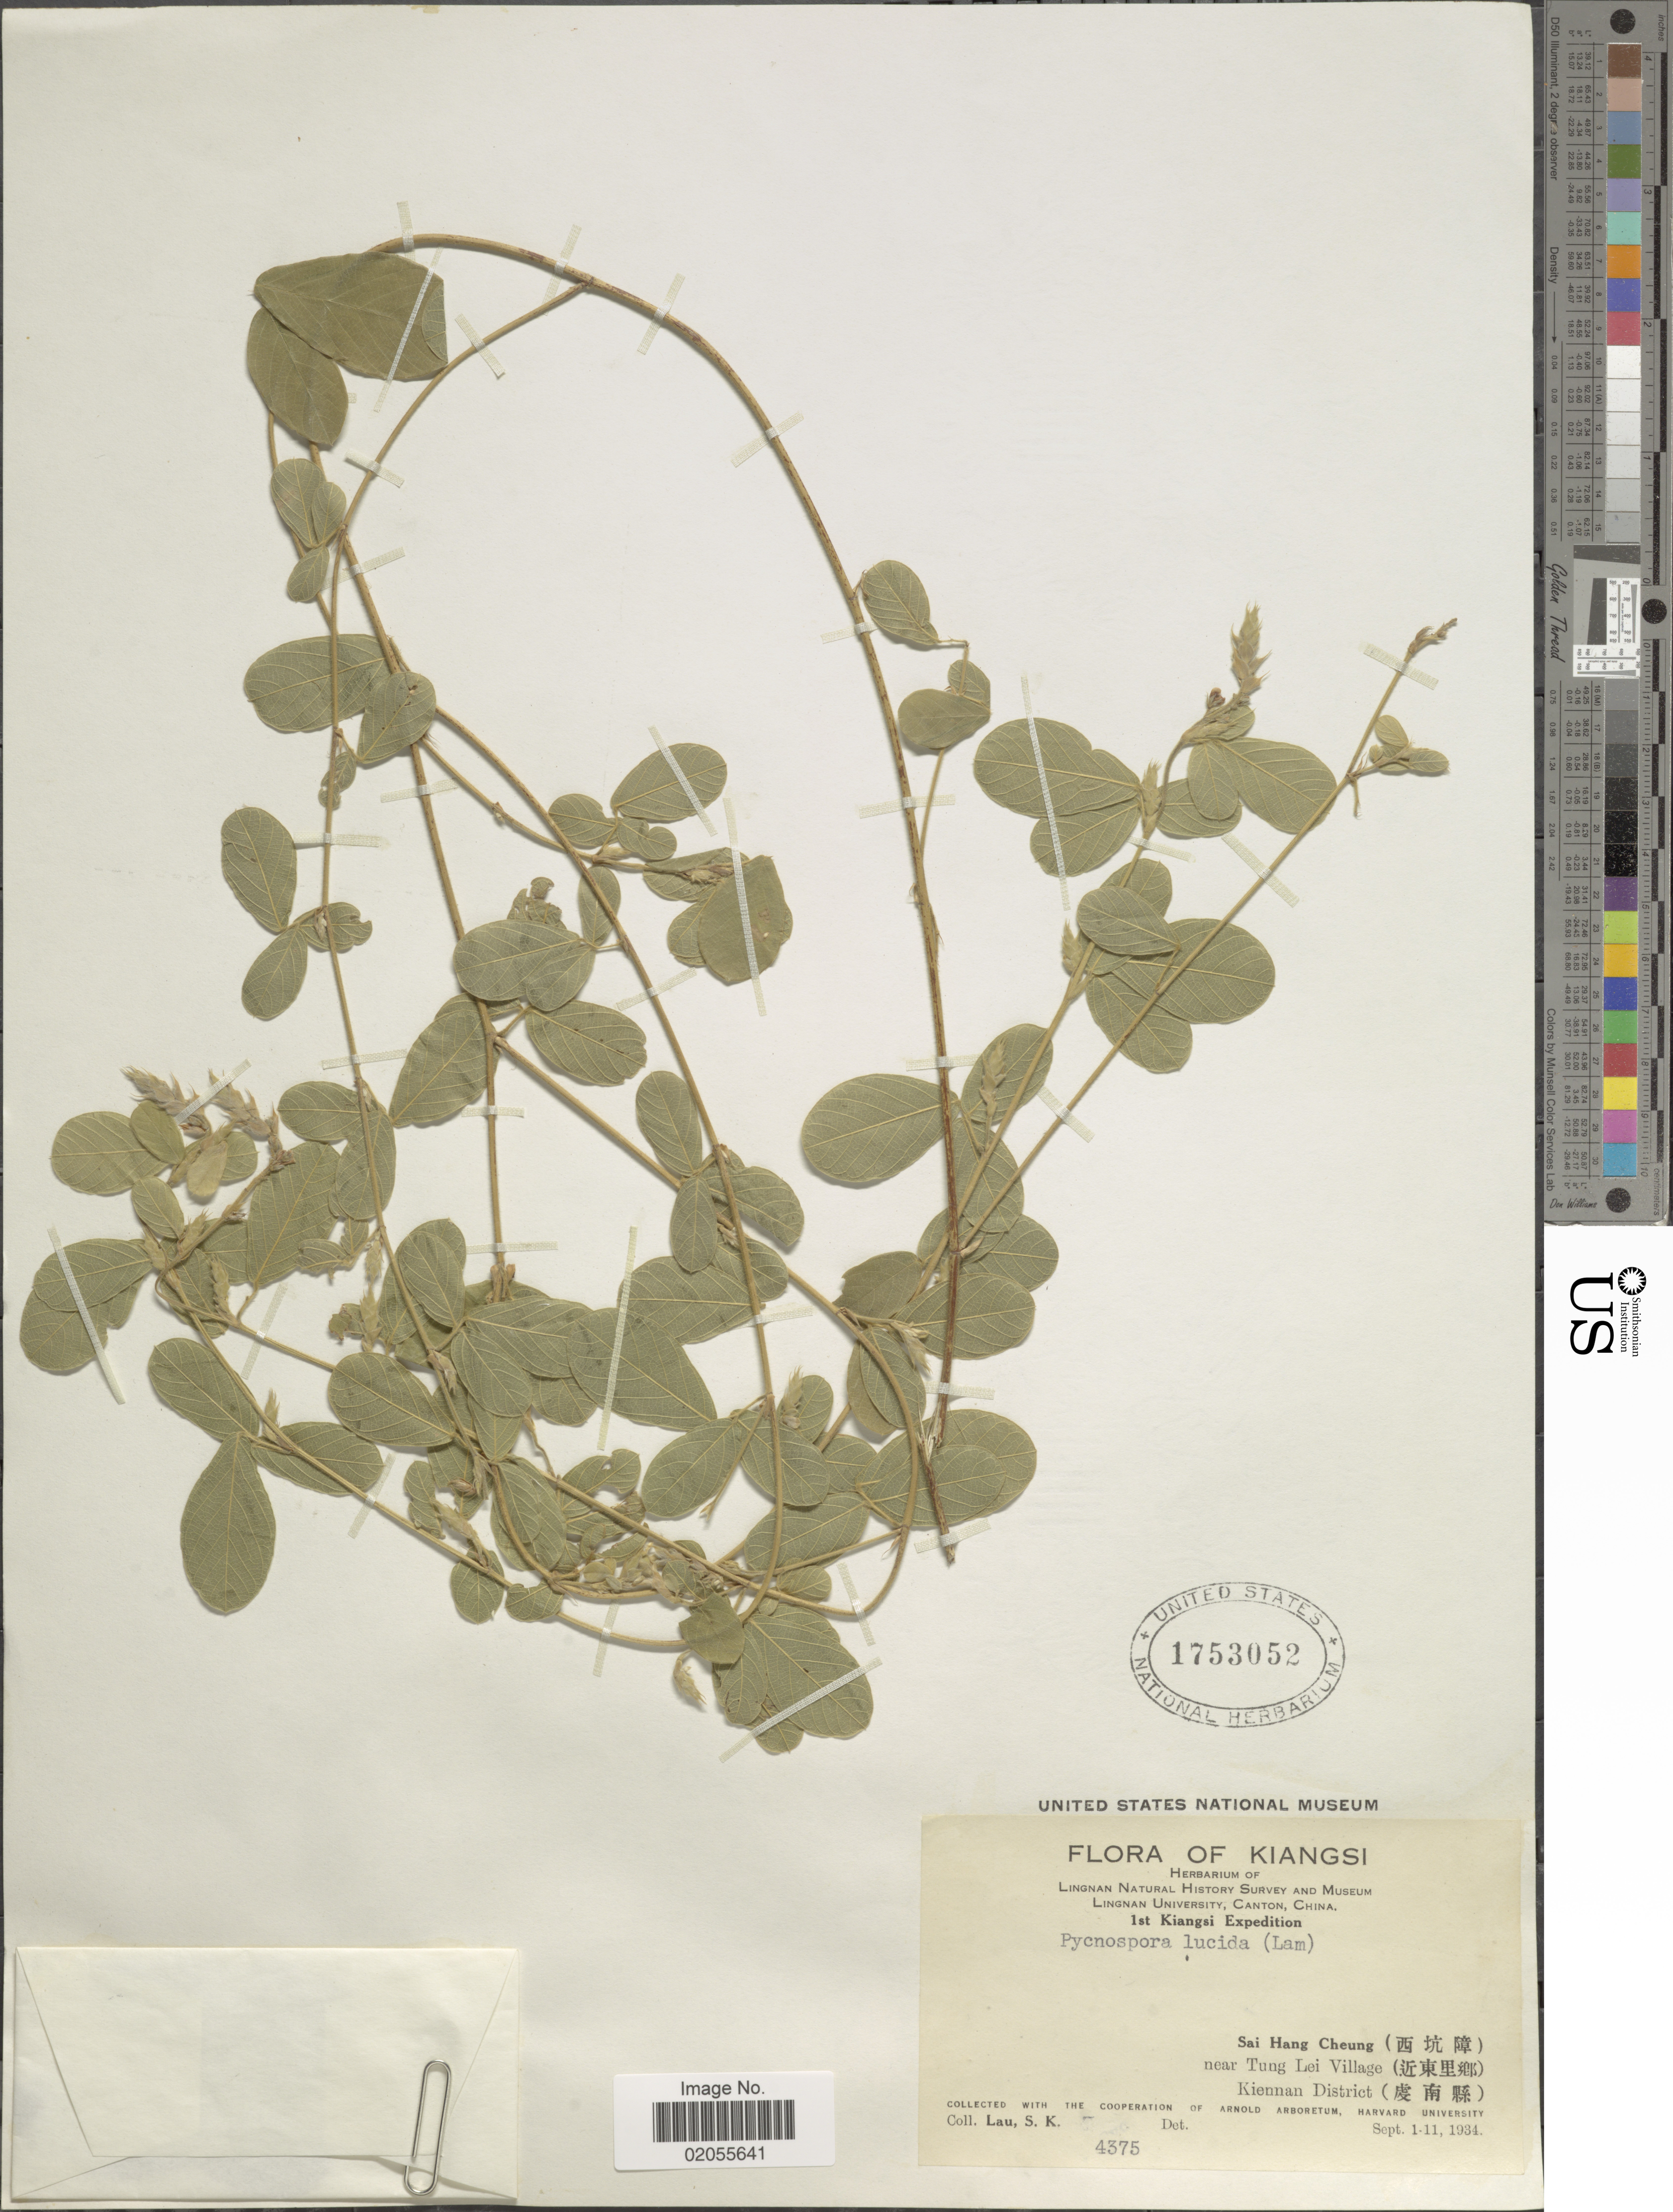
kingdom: Plantae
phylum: Tracheophyta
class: Magnoliopsida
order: Fabales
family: Fabaceae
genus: Pycnospora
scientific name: Pycnospora lutescens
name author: (Poir.) Schindl.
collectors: S. K. Lau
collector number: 4375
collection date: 1934-09-01/1934-09-11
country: China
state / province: Jiangsu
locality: Sai Hang Cheung near Tung Lei Village Kiennan District, Kiangsi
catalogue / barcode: US 1753052